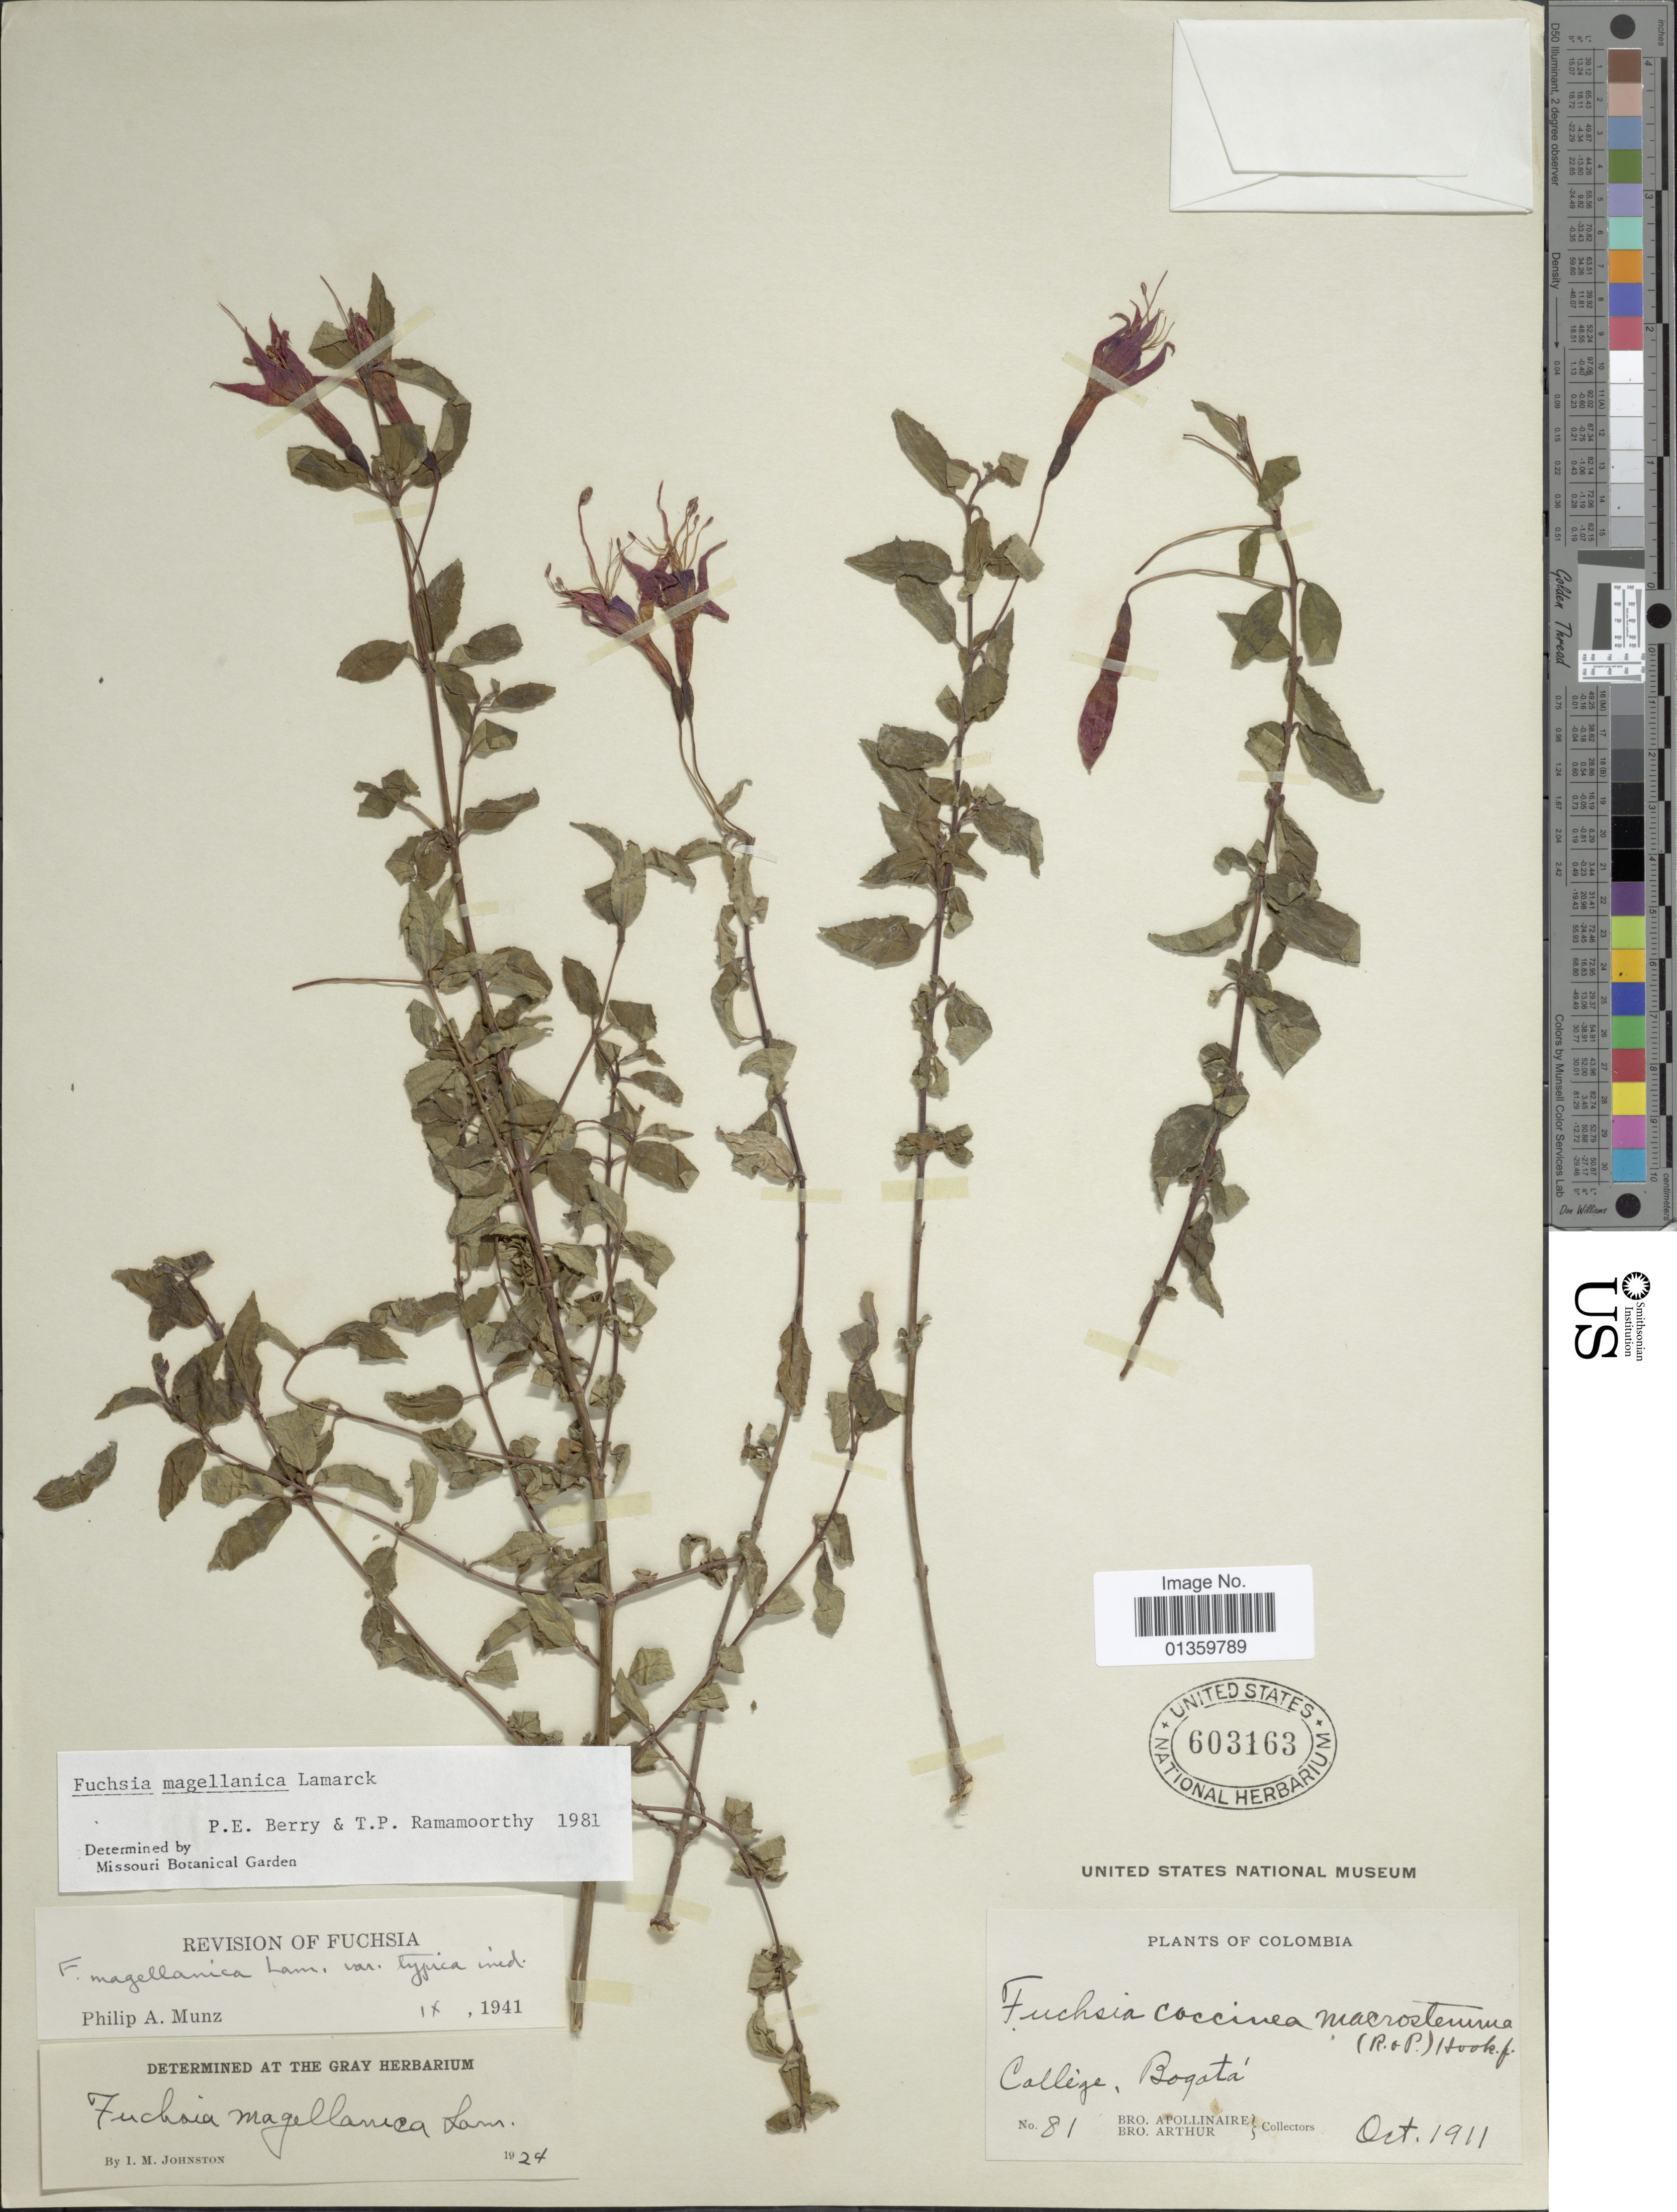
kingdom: Plantae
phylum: Tracheophyta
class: Magnoliopsida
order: Myrtales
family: Onagraceae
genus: Fuchsia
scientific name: Fuchsia magellanica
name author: Lam.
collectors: Bro. Apollinaire & Bro. Arthur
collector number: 81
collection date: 1911-10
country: Colombia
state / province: Bogota D.C.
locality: Collége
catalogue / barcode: US 603163